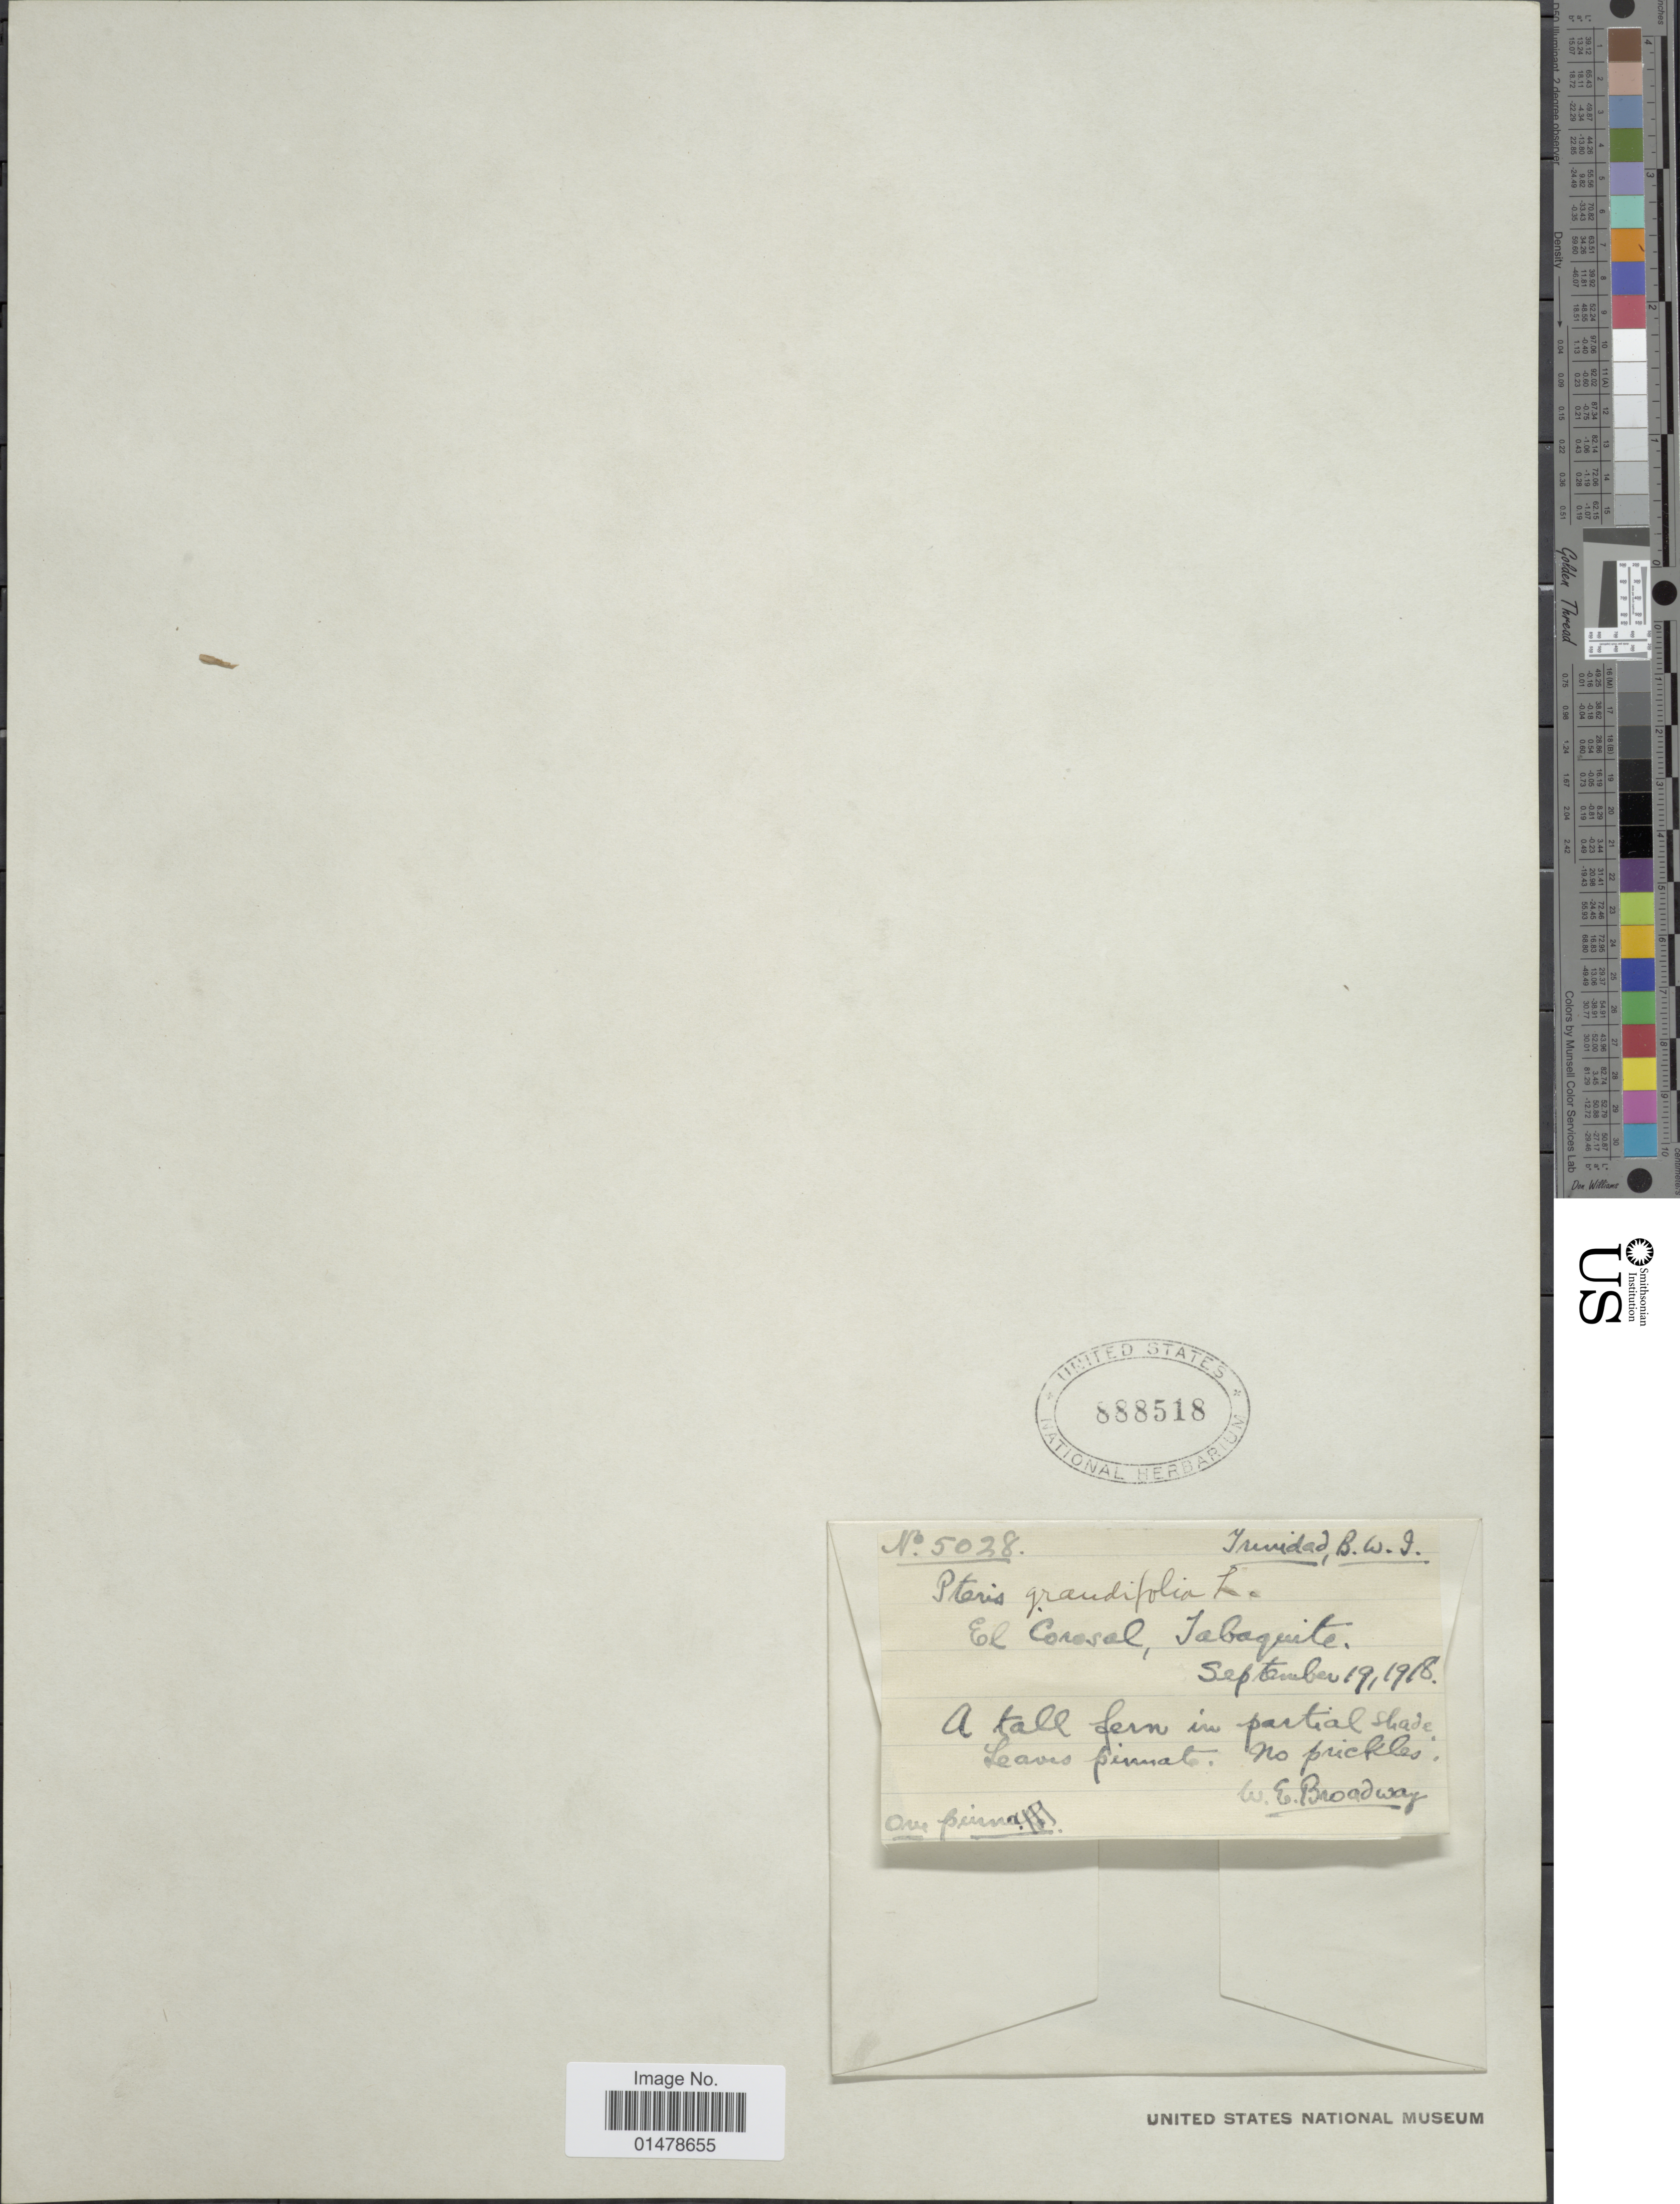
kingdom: Plantae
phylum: Tracheophyta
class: Polypodiopsida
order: Polypodiales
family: Pteridaceae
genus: Pteris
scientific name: Pteris grandifolia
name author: L.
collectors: W. E. Broadway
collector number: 5028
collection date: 1918-09-19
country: Trinidad and Tobago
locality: Trinidad, B.W.I., El Corosal, Tabaquite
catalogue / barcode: US 888518